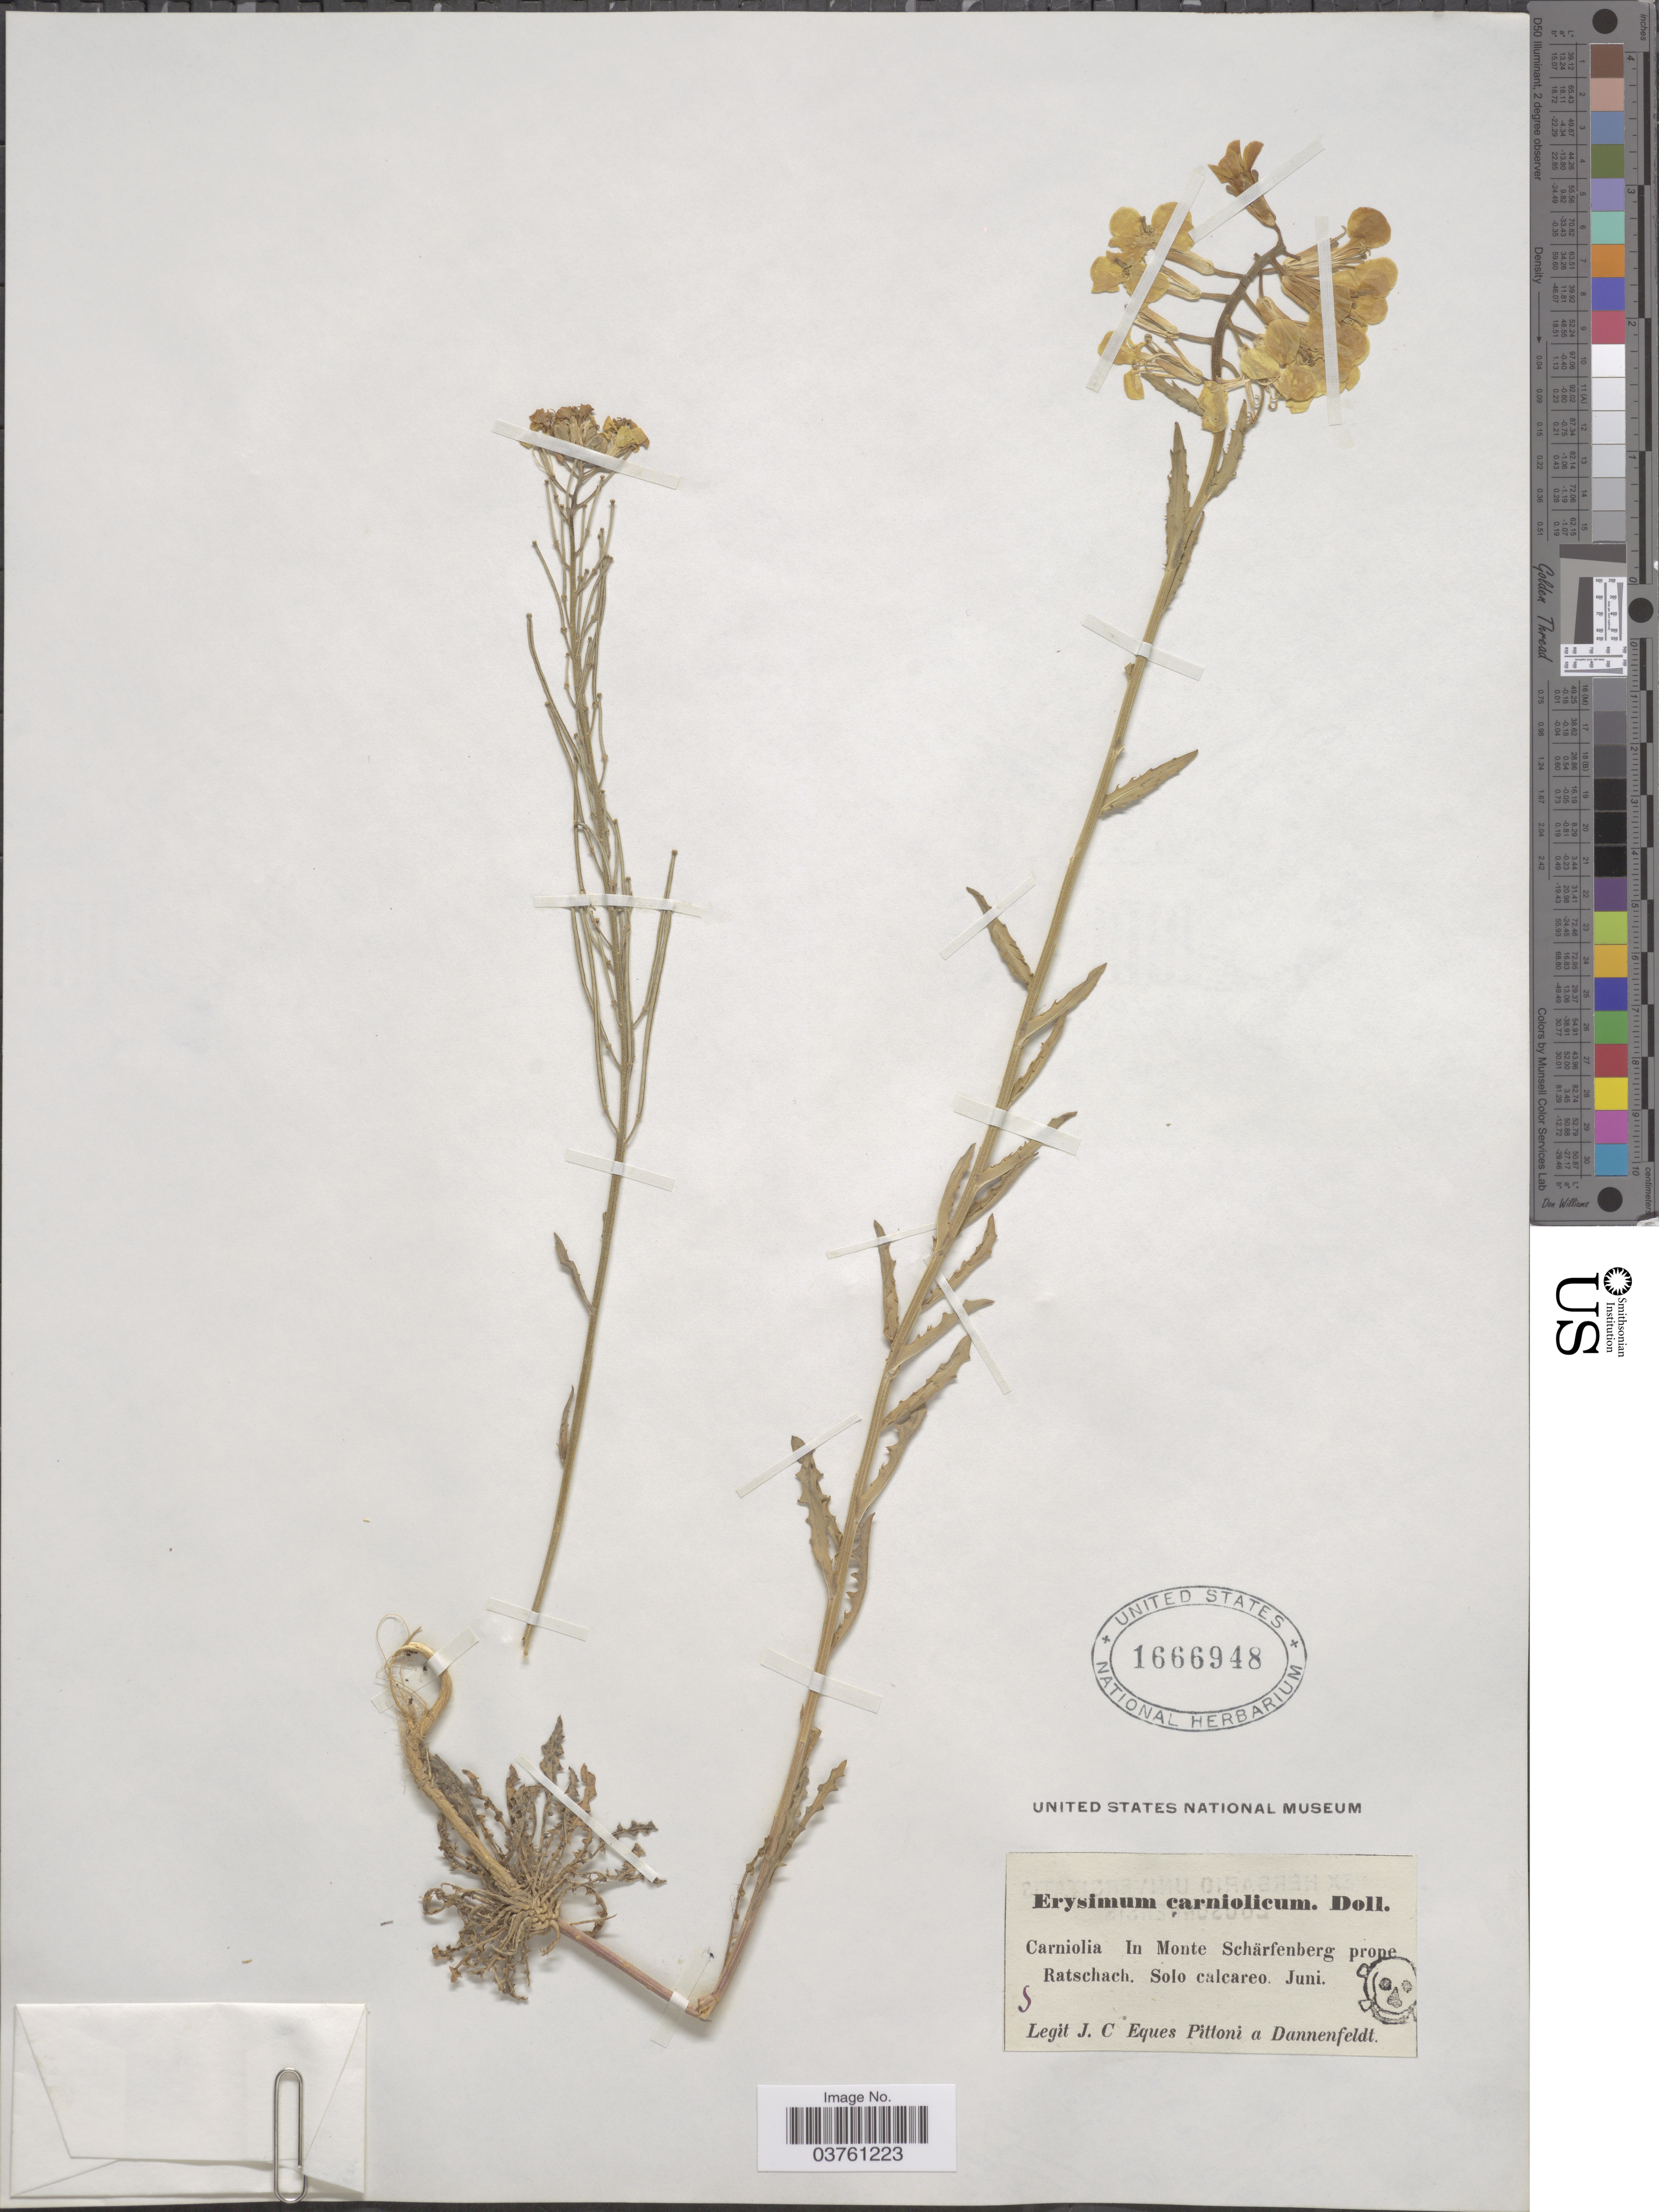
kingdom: Plantae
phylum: Tracheophyta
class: Magnoliopsida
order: Brassicales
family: Brassicaceae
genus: Erysimum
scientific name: Erysimum carniolicum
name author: Doell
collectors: J. Pittoni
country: Slovenia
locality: Carniola In Monte Schärfenberg prope Ratschach. Solo calcareo.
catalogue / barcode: US 1666948